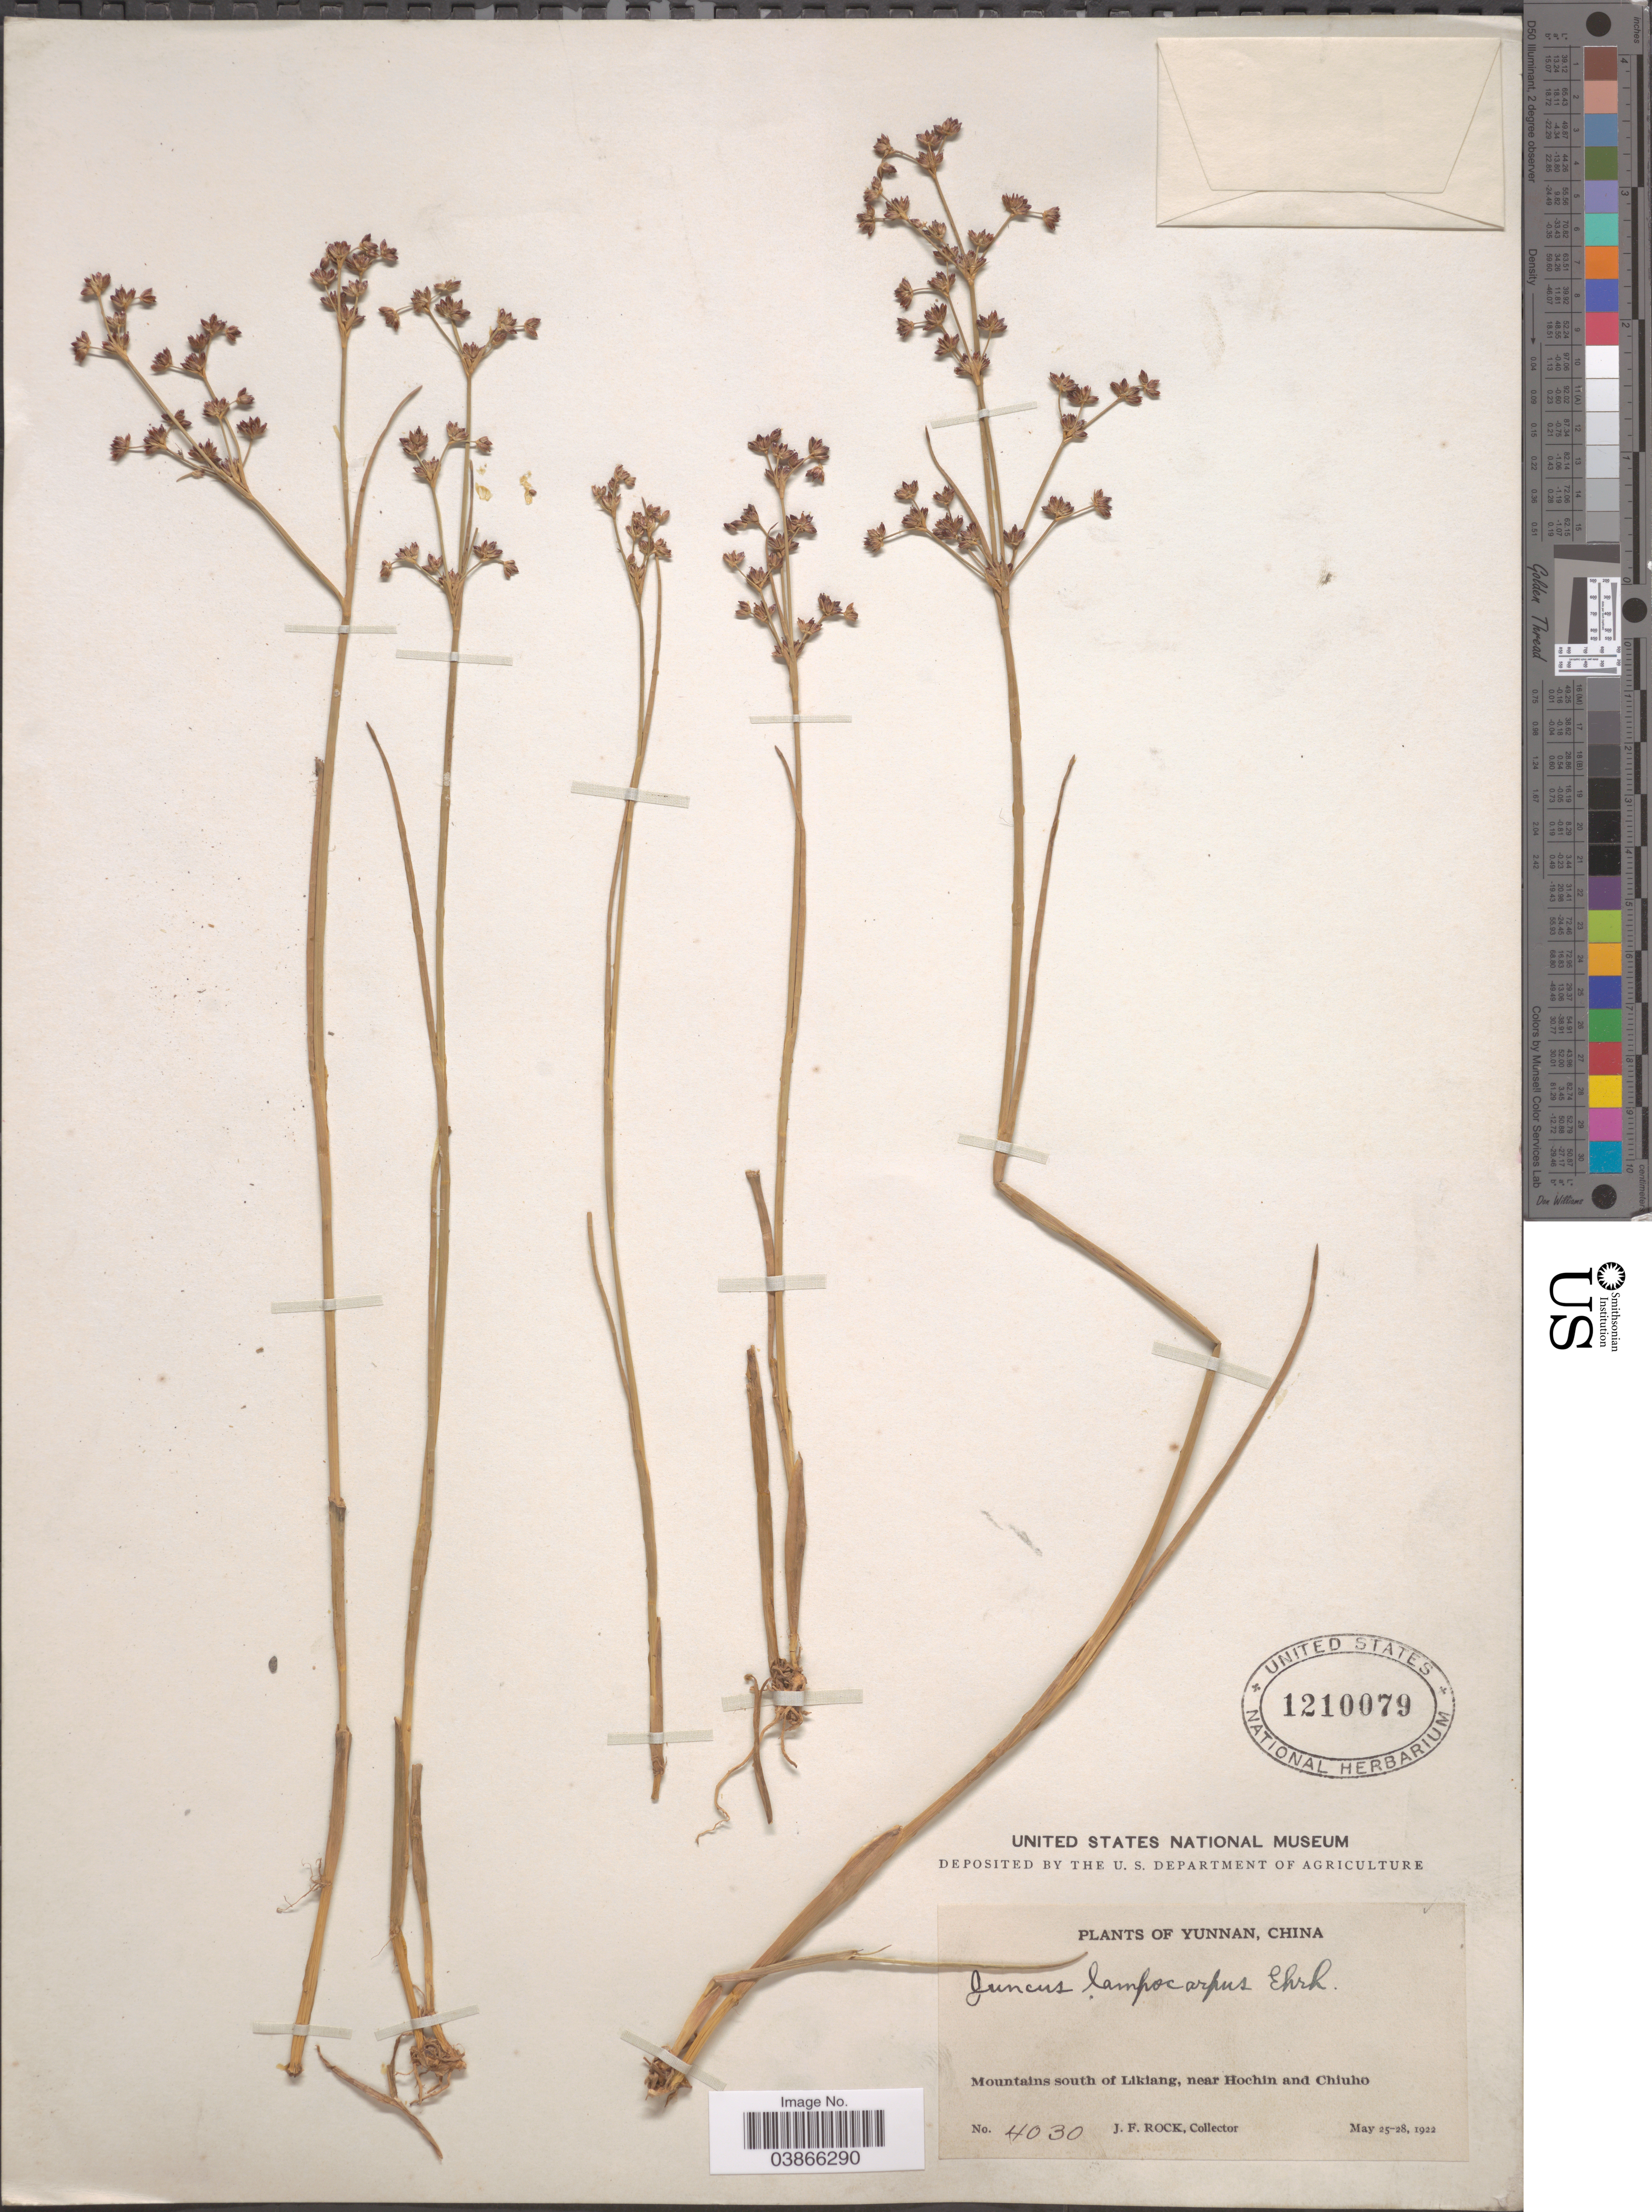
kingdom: Plantae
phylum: Tracheophyta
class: Liliopsida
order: Poales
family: Juncaceae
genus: Juncus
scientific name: Juncus lampocarpus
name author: Ehrh.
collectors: J. Rock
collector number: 4030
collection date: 1922-05-25/1922-05-28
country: China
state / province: Yunnan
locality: Mountains south of Likiang, near Hochin and Chiuho.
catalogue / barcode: US 1210079